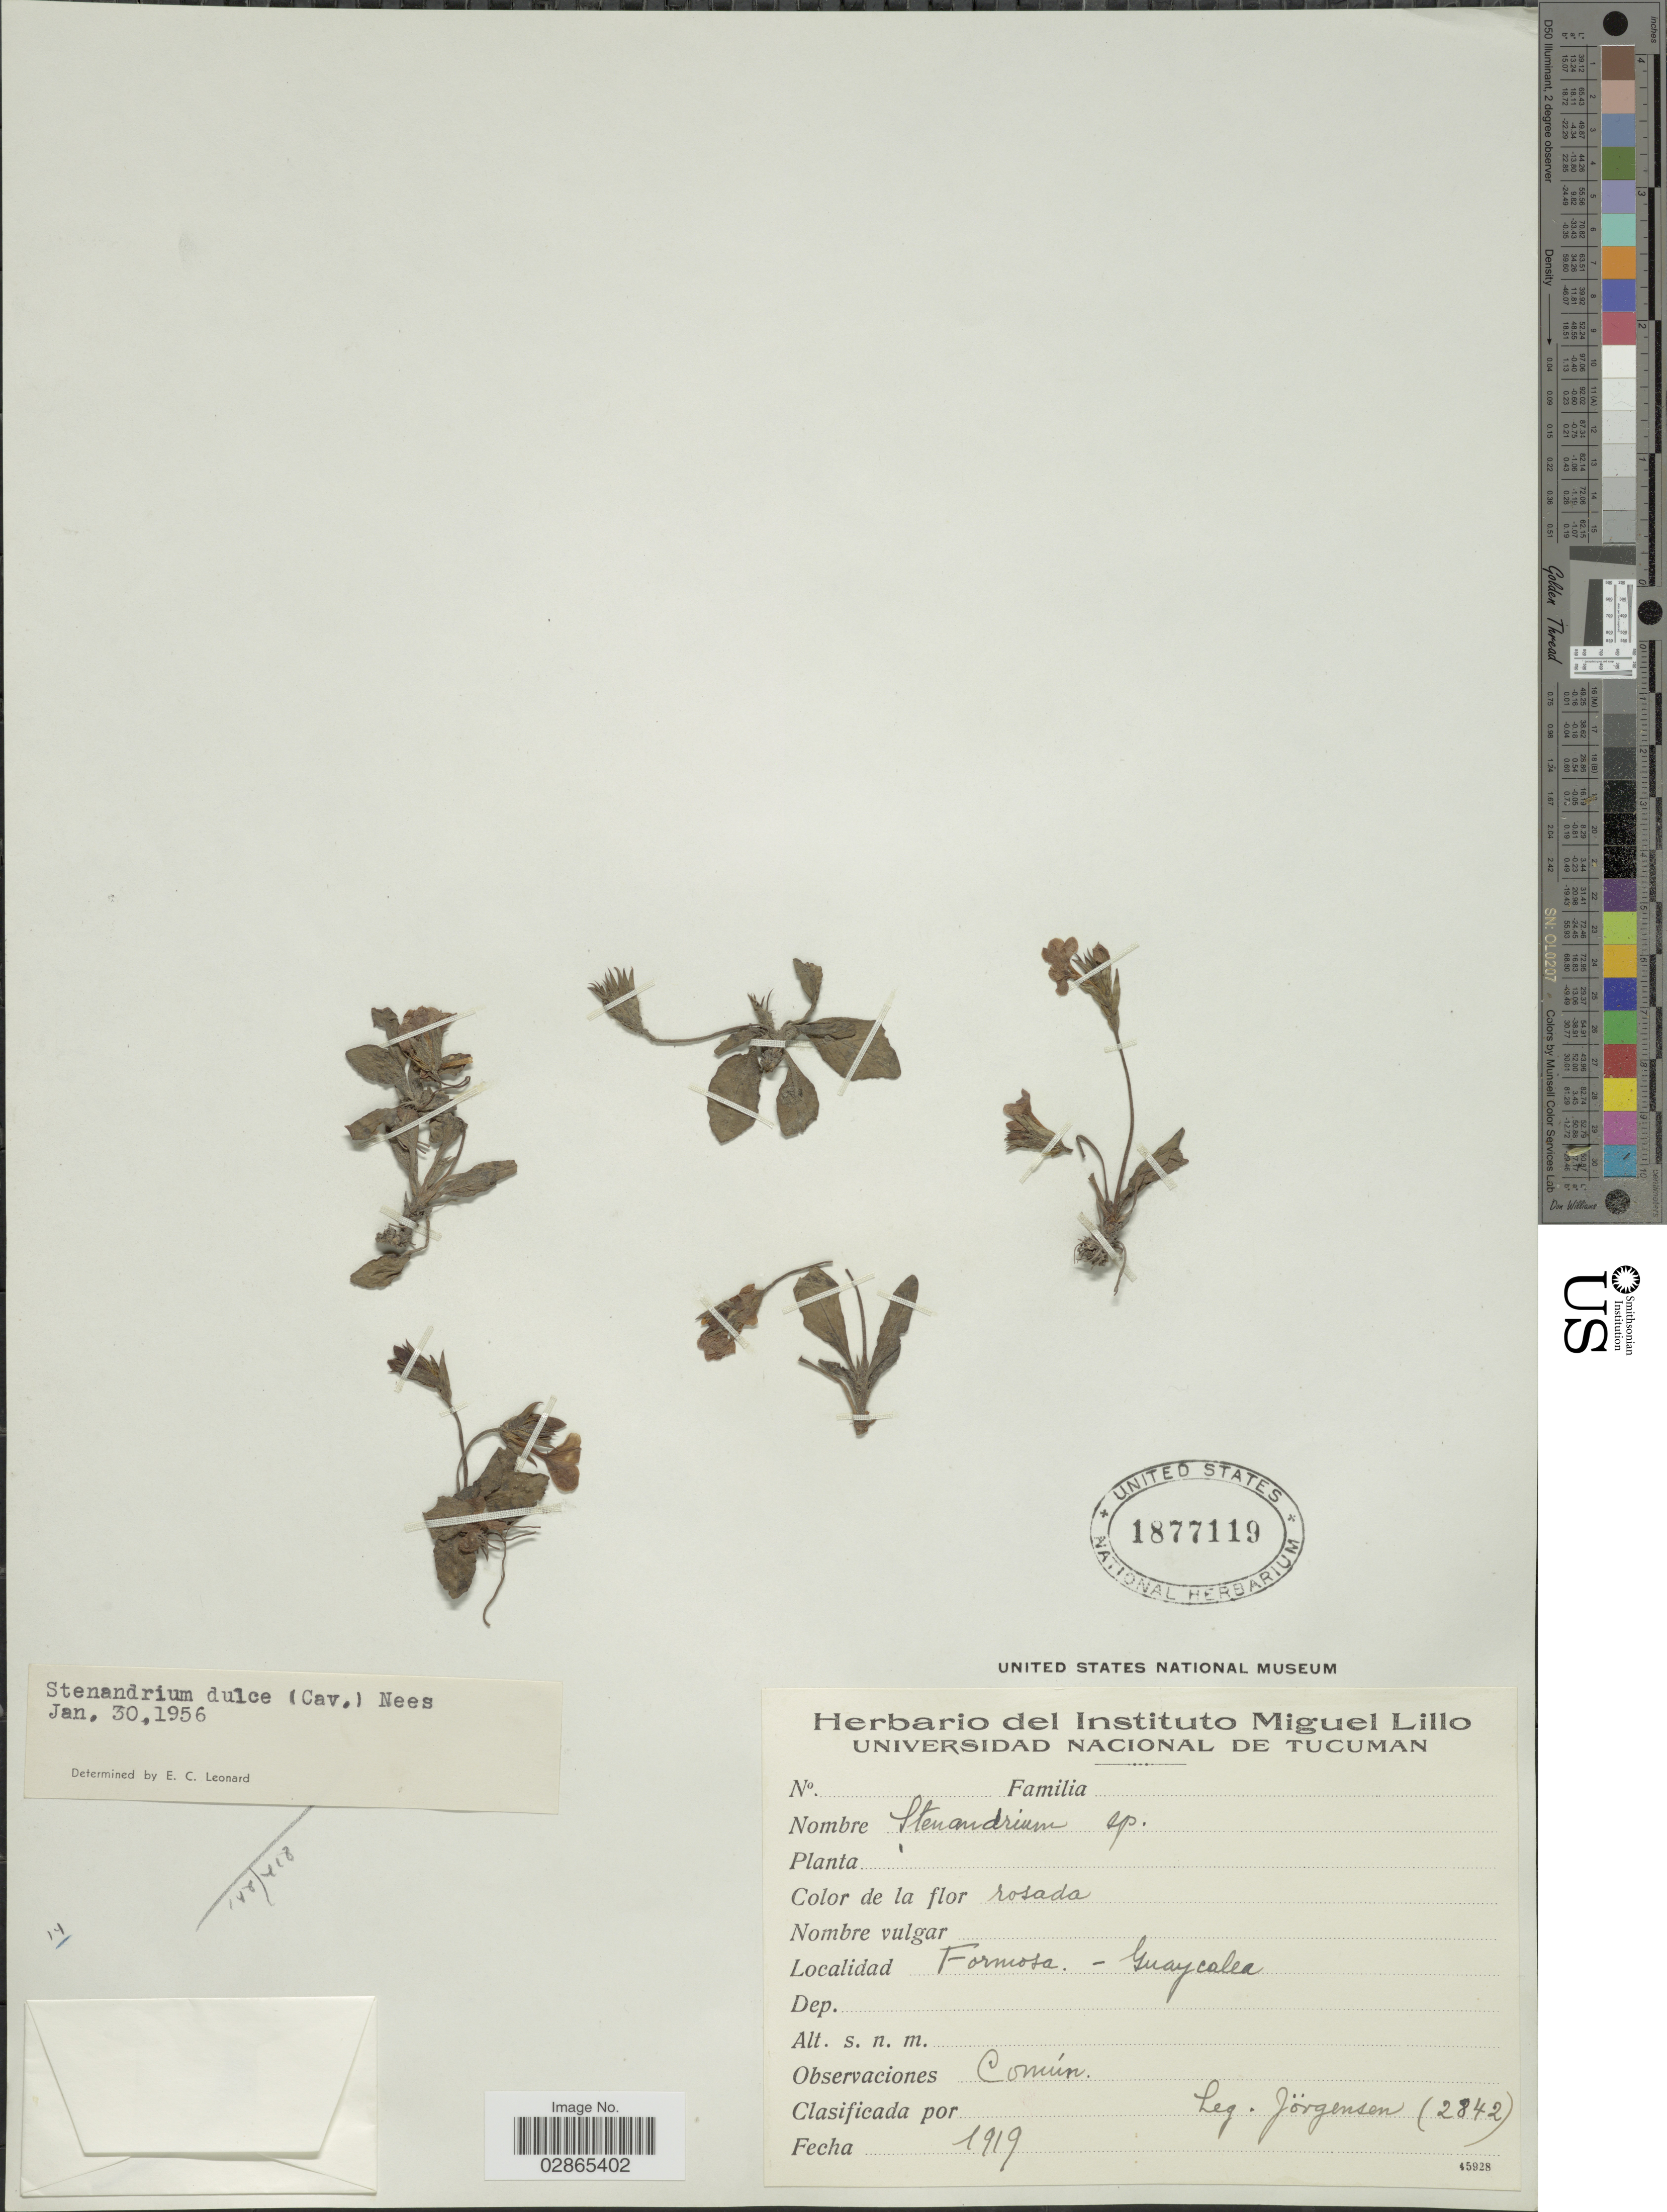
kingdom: Plantae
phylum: Tracheophyta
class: Magnoliopsida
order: Lamiales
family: Acanthaceae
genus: Stenandrium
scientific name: Stenandrium neesianum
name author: Lindau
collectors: Jorgensen, --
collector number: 2842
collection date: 1919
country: Argentina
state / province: Formosa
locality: Guaycalea.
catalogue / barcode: US 1877119